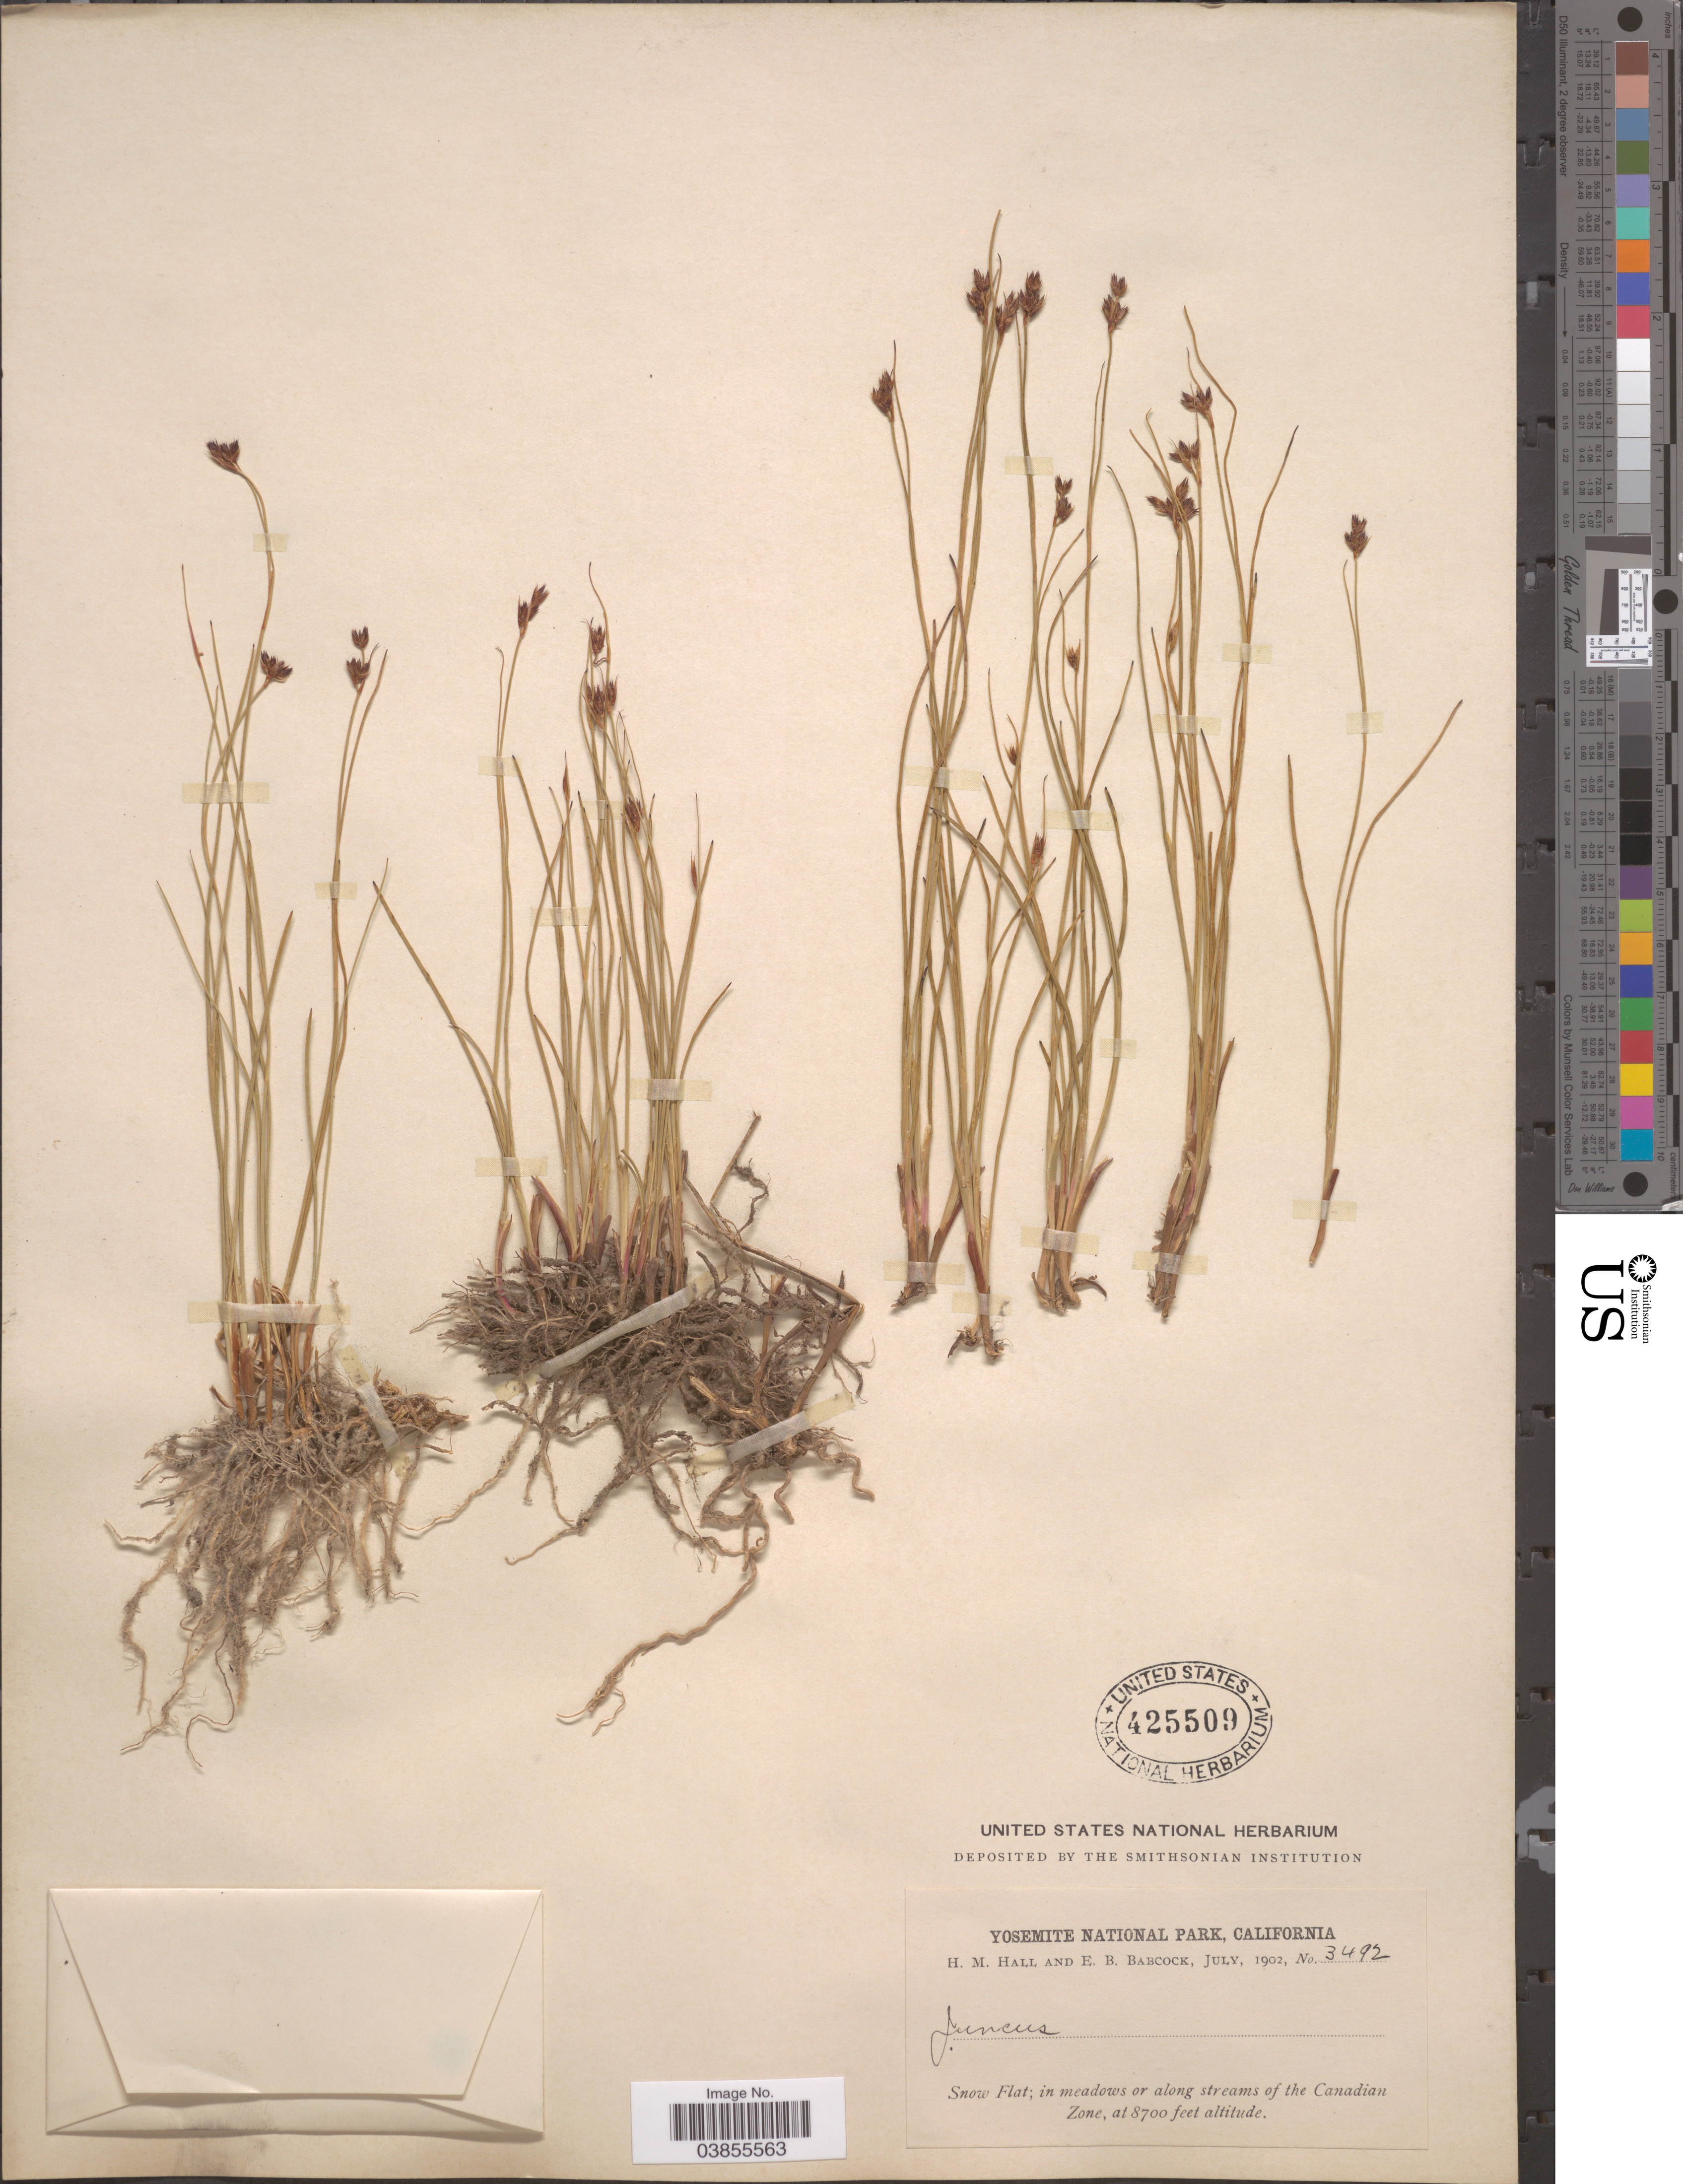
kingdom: Plantae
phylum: Tracheophyta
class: Liliopsida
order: Poales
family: Juncaceae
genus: Juncus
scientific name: Juncus nevadensis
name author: S. Watson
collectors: H. M. Hall & E. B. Babcock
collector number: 3492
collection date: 1902-07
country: United States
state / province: California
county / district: Mariposa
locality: Yosemite National Park. Snow Flat; in meadows or along streams of the Canadian Zone.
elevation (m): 2652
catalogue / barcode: US 425509